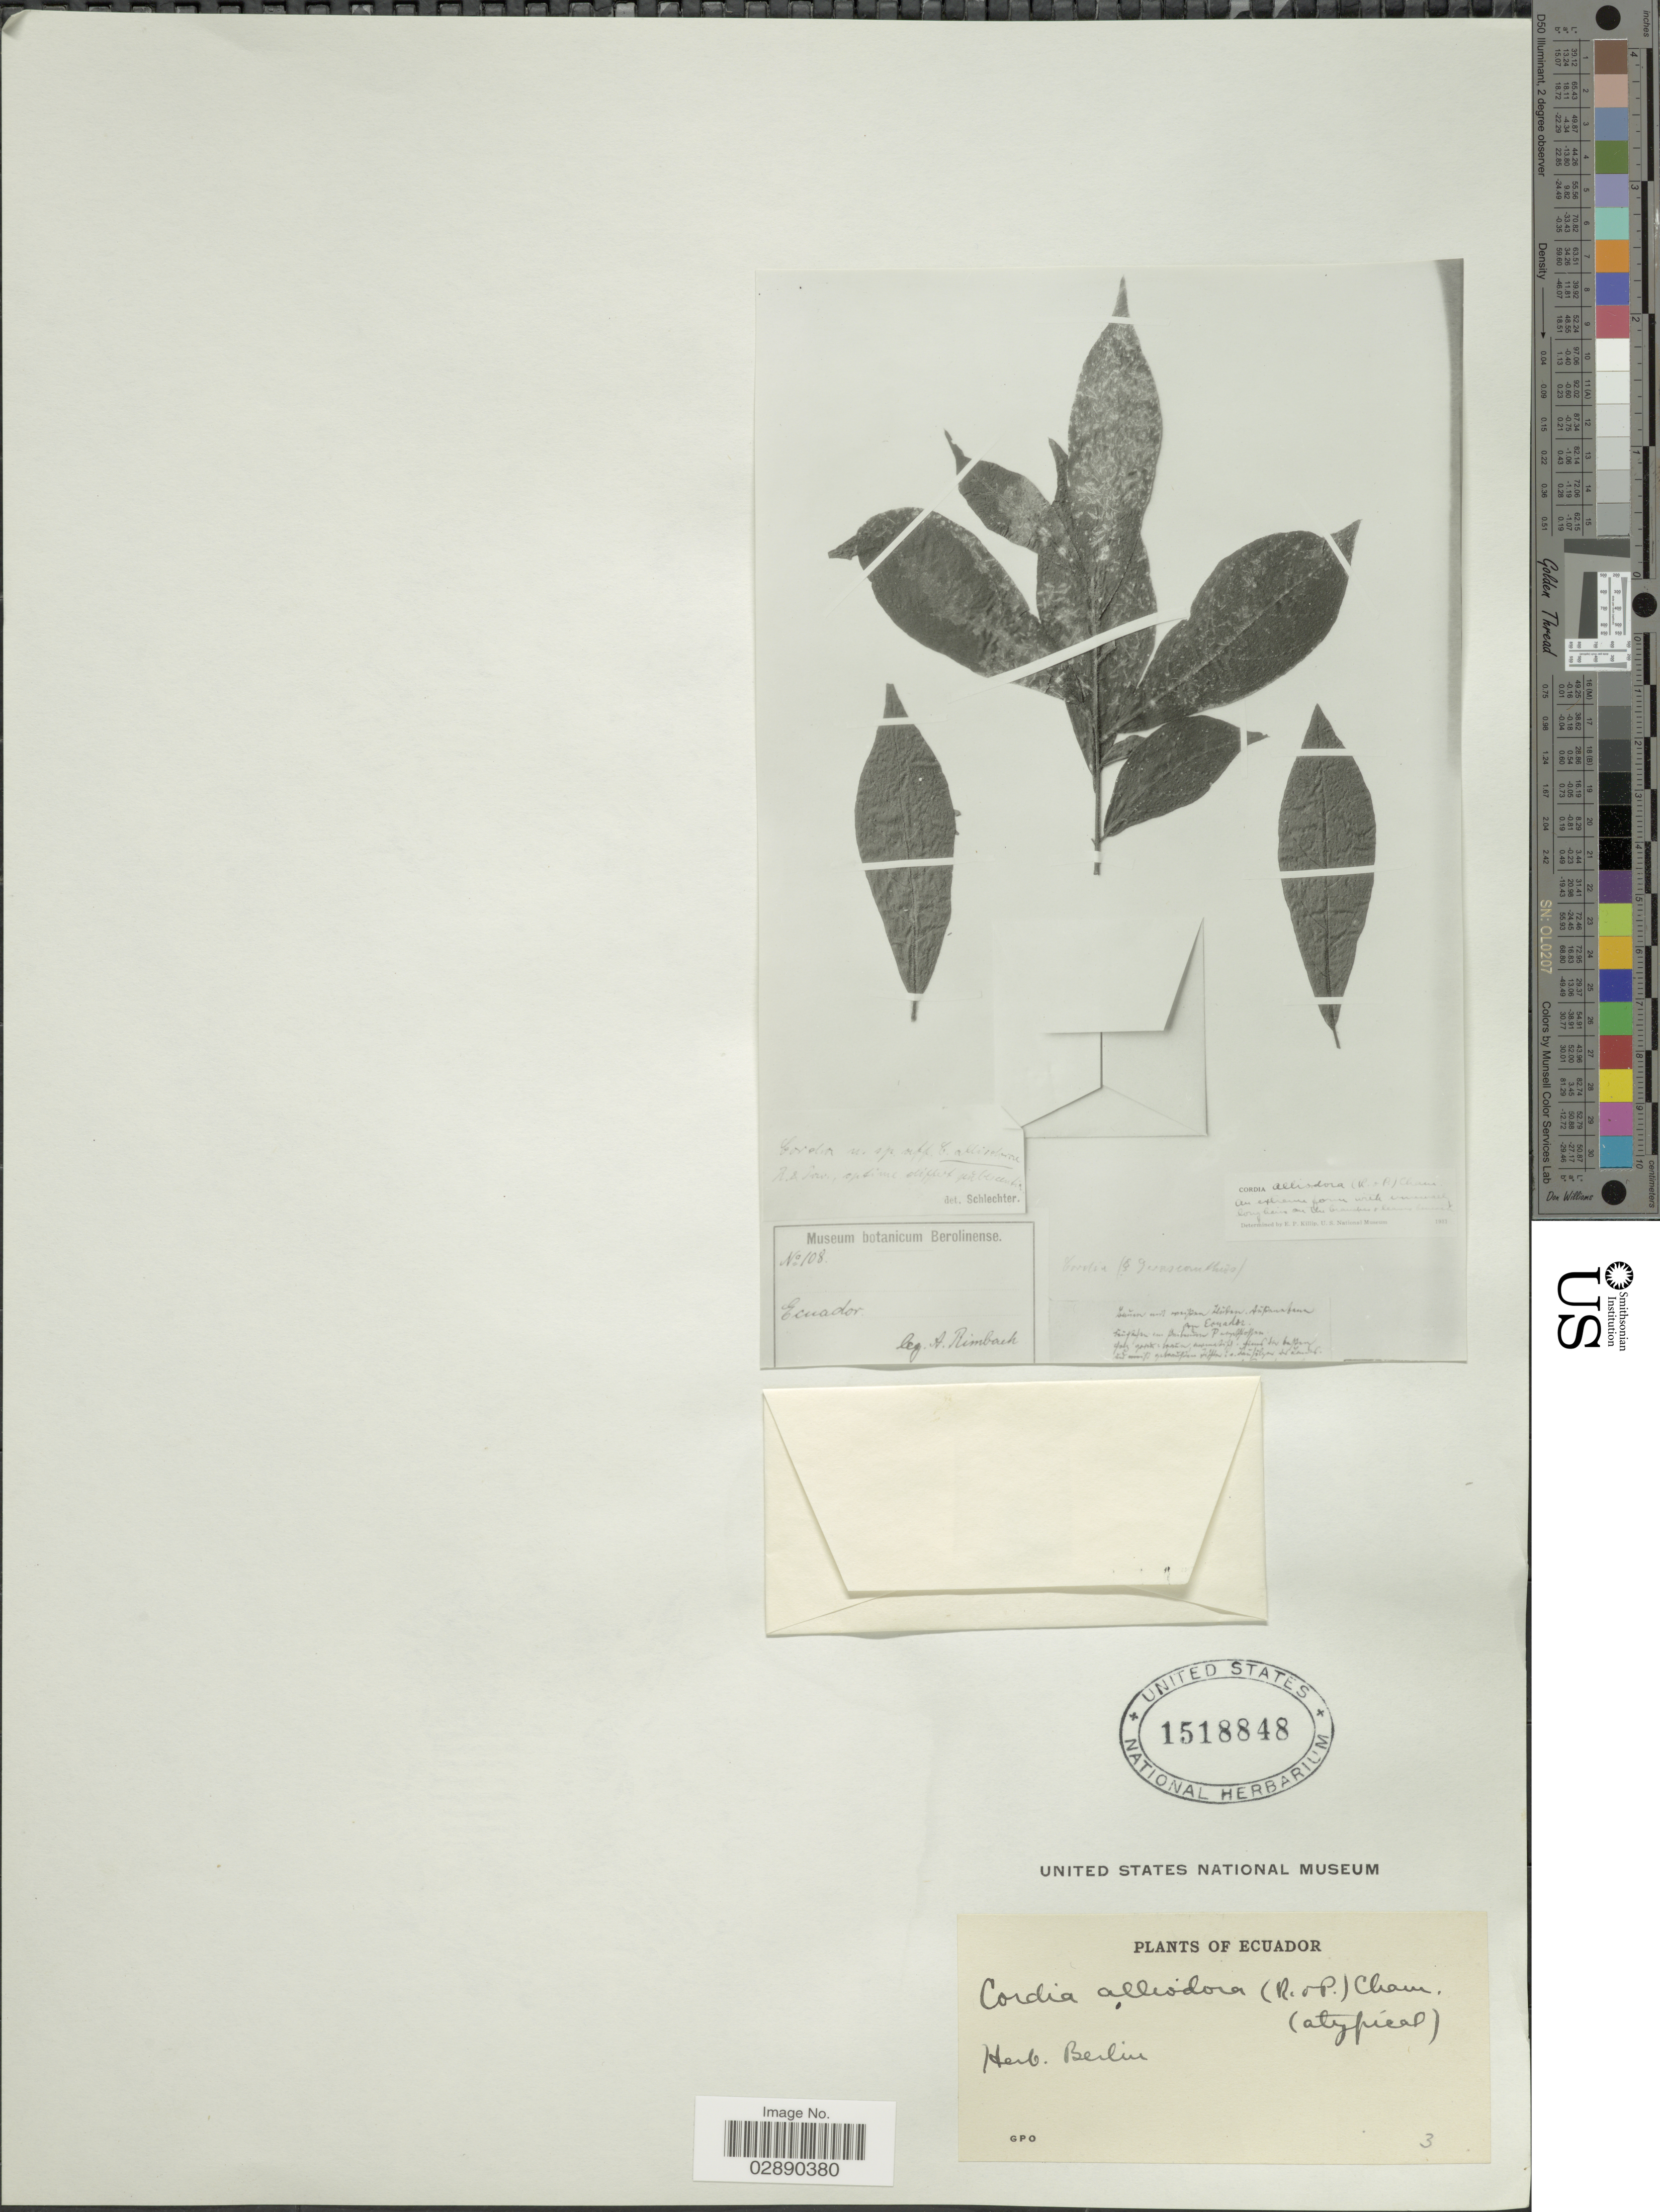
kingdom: Plantae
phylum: Tracheophyta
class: Magnoliopsida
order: Boraginales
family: Cordiaceae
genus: Cordia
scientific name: Cordia alliodora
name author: (Ruiz & Pav.) Oken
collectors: A. Rimbach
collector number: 108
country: Ecuador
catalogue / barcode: US 1518848